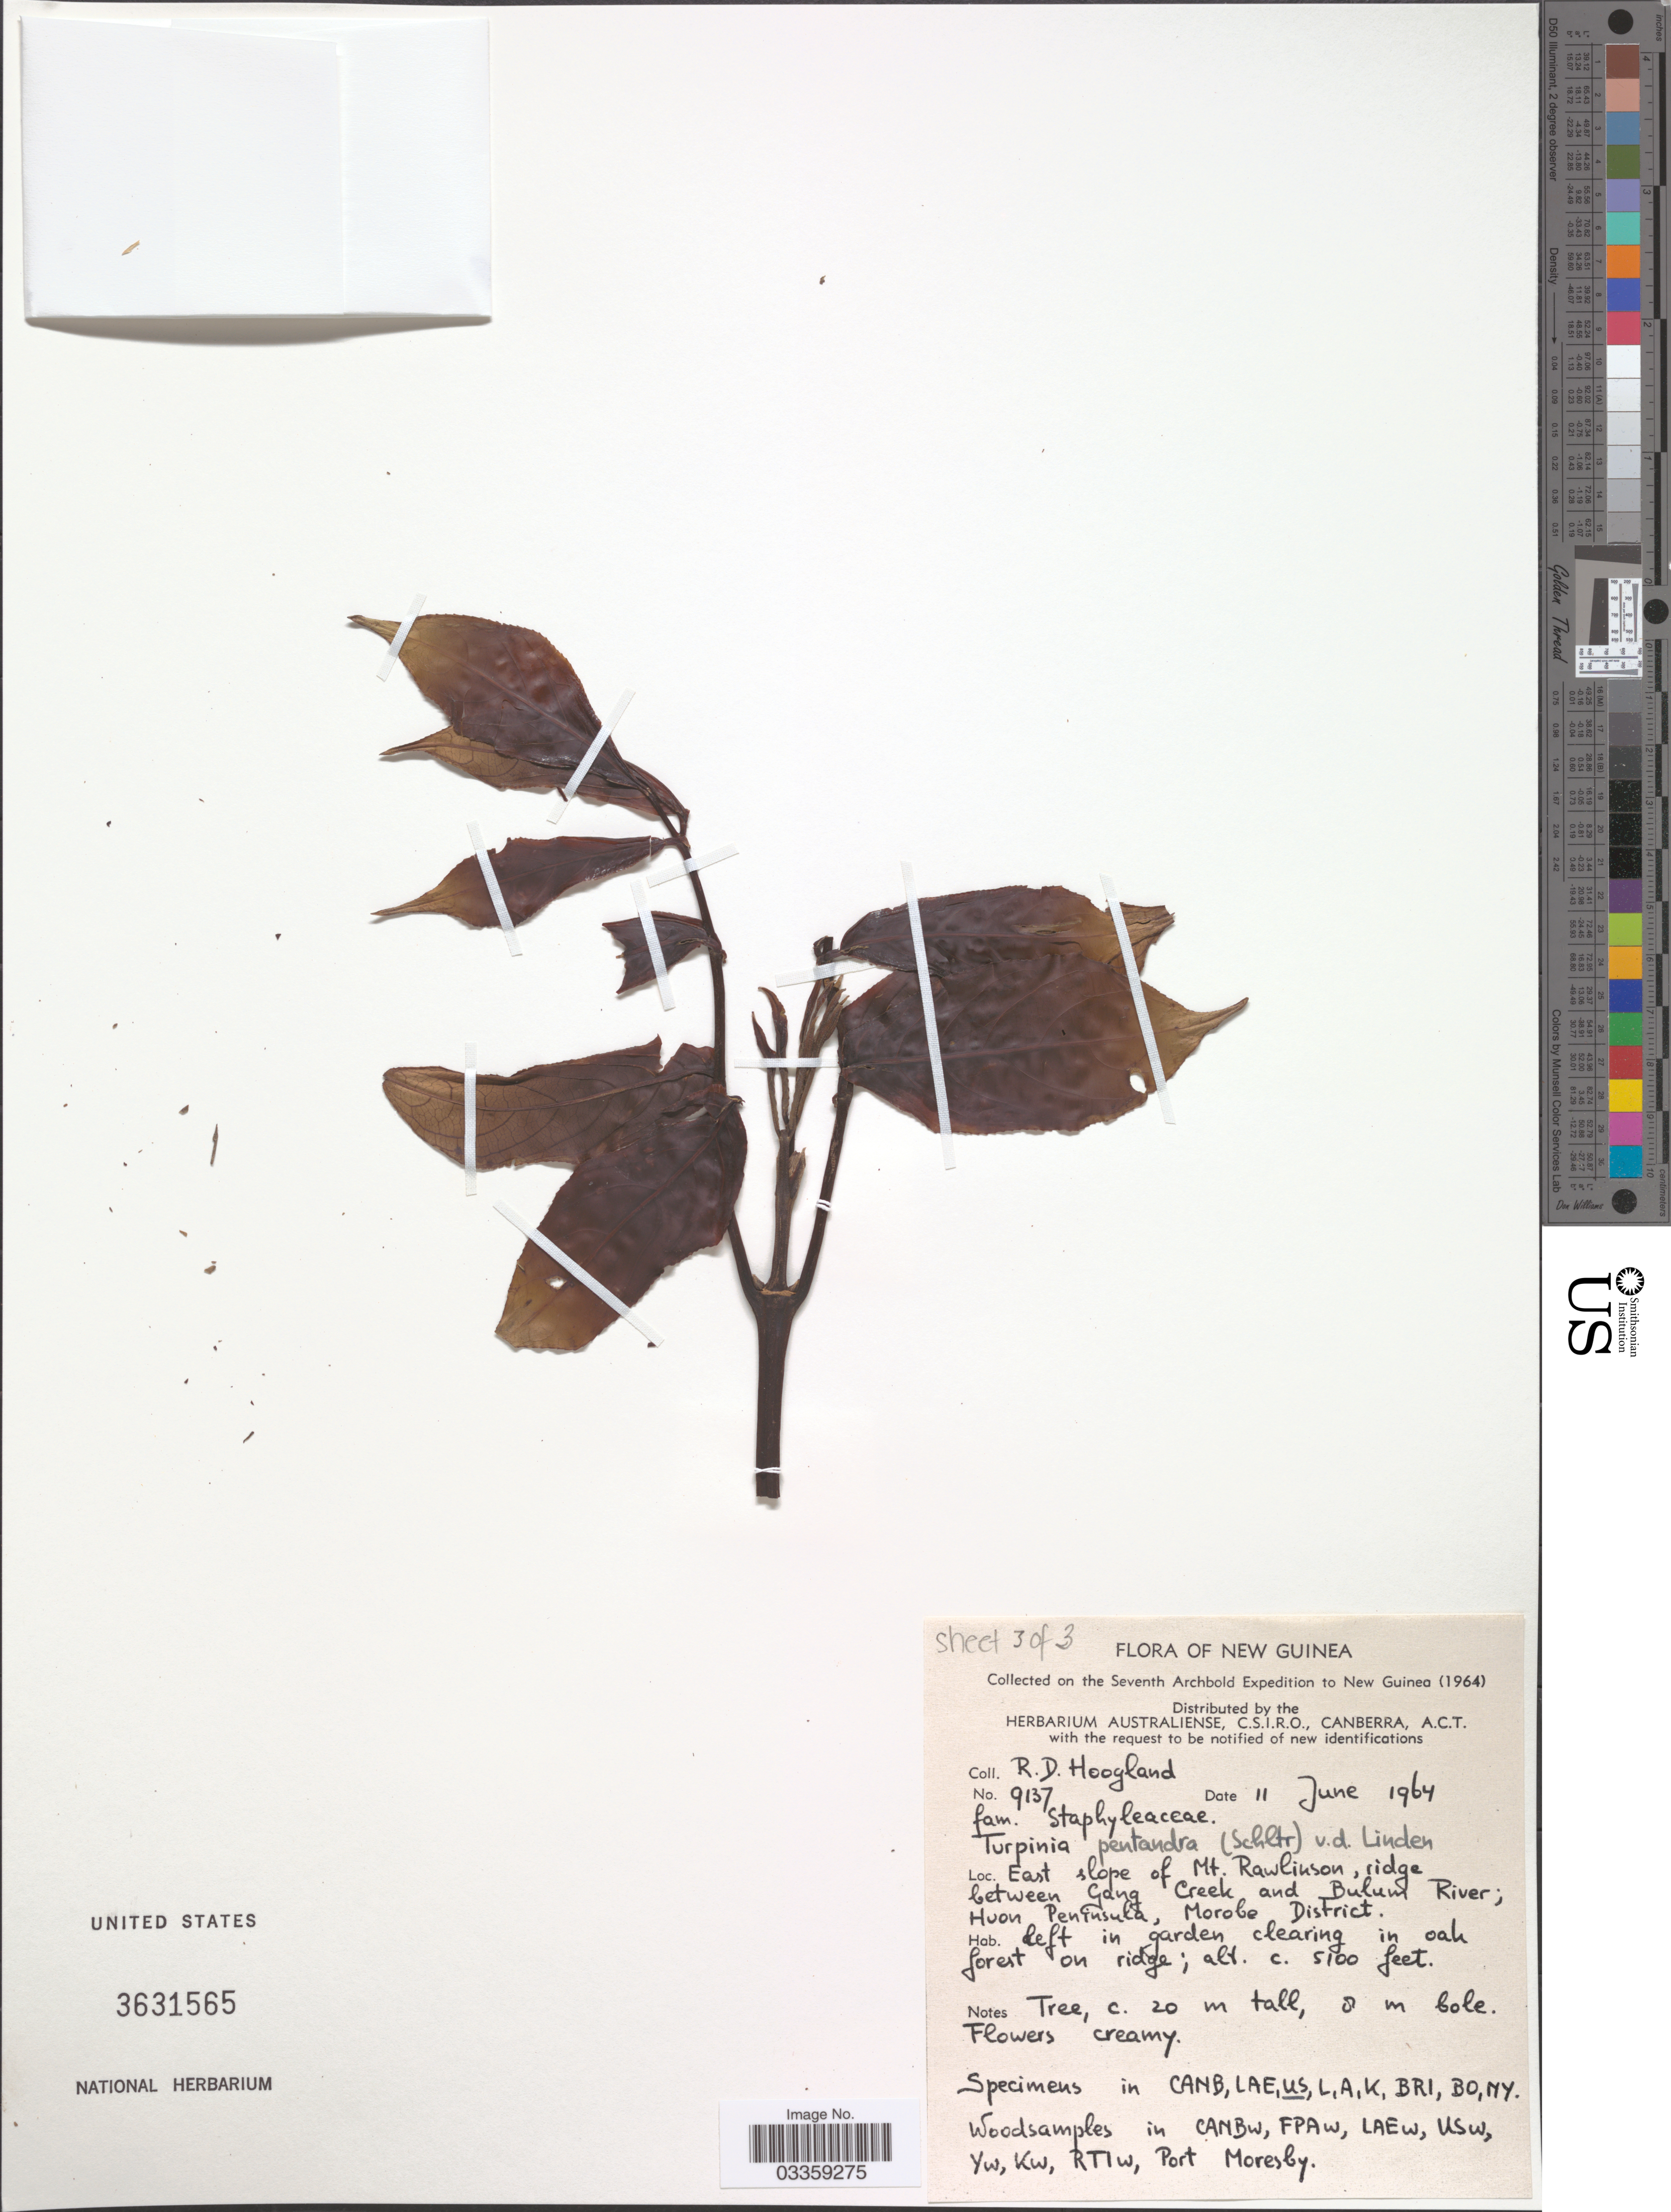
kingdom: Plantae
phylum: Tracheophyta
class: Magnoliopsida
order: Crossosomatales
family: Staphyleaceae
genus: Turpinia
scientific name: Turpinia pentandra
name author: (Schltr.) B.L. Linden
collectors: R. D. Hoogland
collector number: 9137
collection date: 1964-06-11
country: Papua New Guinea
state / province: Morobe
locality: New Guinea, East slope of Mt. Rawlinson, ridge between Gang Creek and Bulum River; Huon Peninsula, Morobe District.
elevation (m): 1554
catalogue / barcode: US 3631565